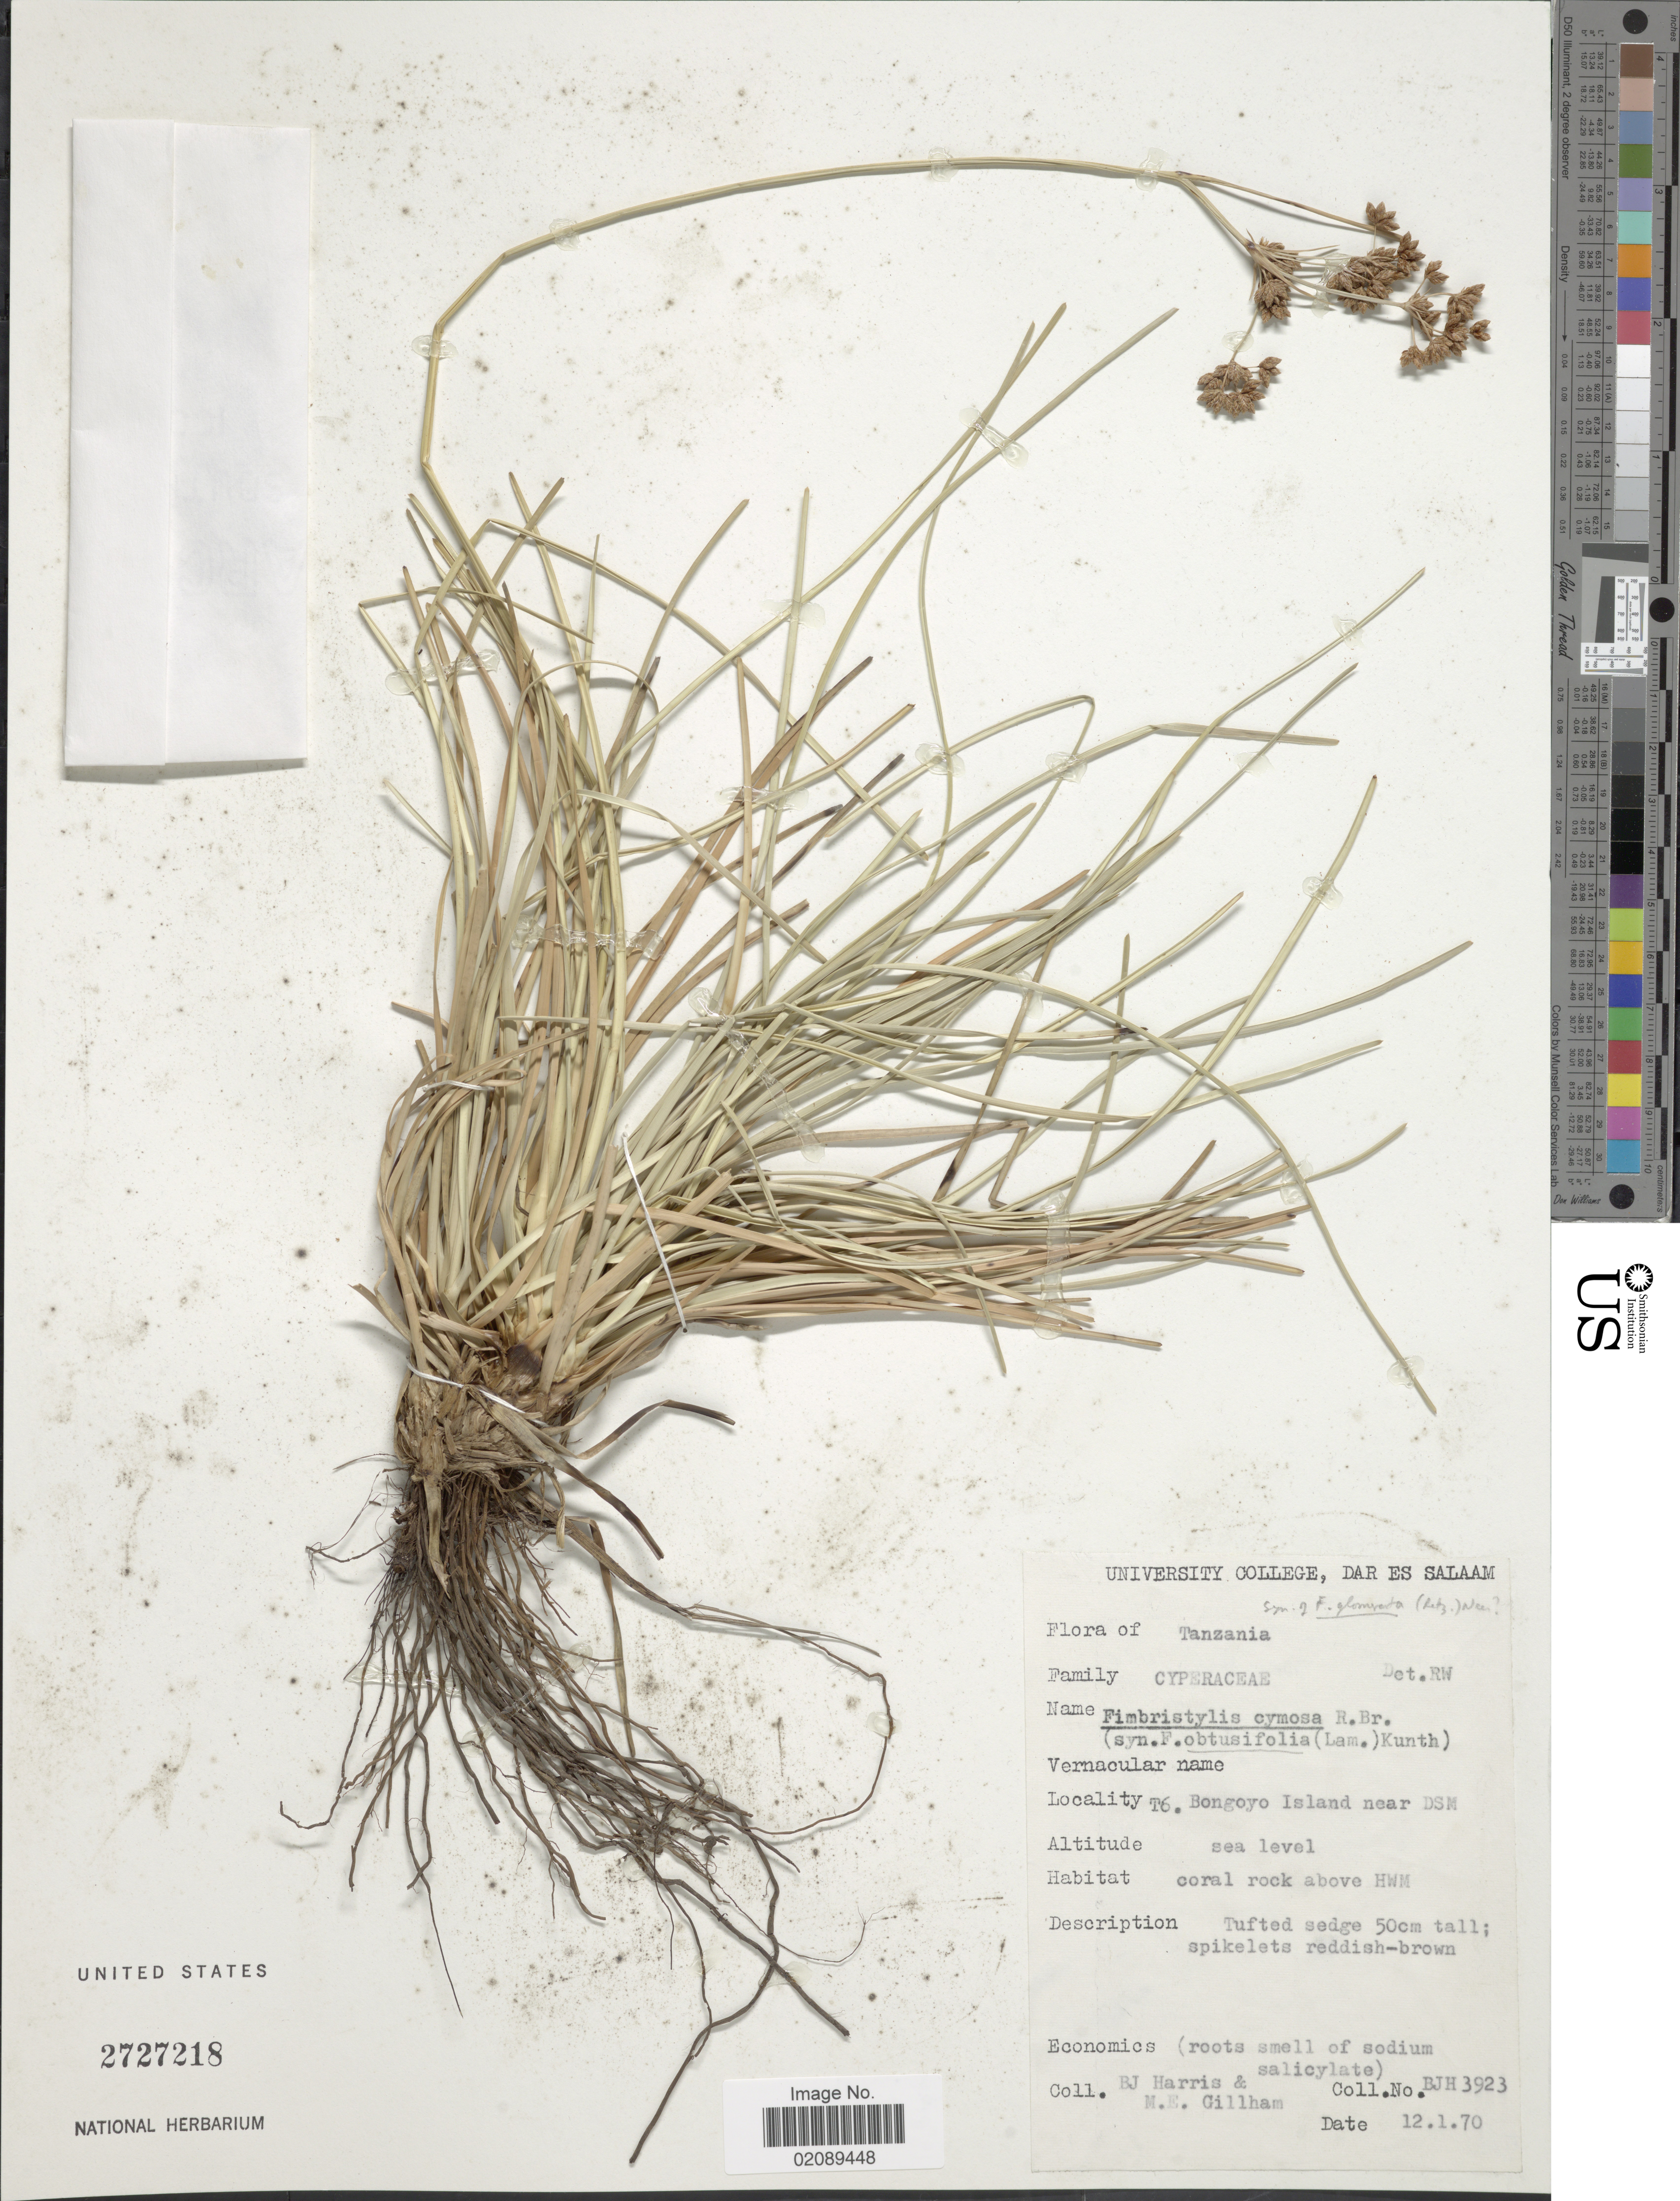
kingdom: Plantae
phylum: Tracheophyta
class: Liliopsida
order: Poales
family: Cyperaceae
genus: Fimbristylis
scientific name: Fimbristylis cymosa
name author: R. Br.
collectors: B. J. Harris & M. Gillham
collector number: BJH3923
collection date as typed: Transcribed d/m/y: 12/1/70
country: Tanzania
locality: T6, Bongoyo Island near DSM, coral rock above HWM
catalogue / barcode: US 2727218